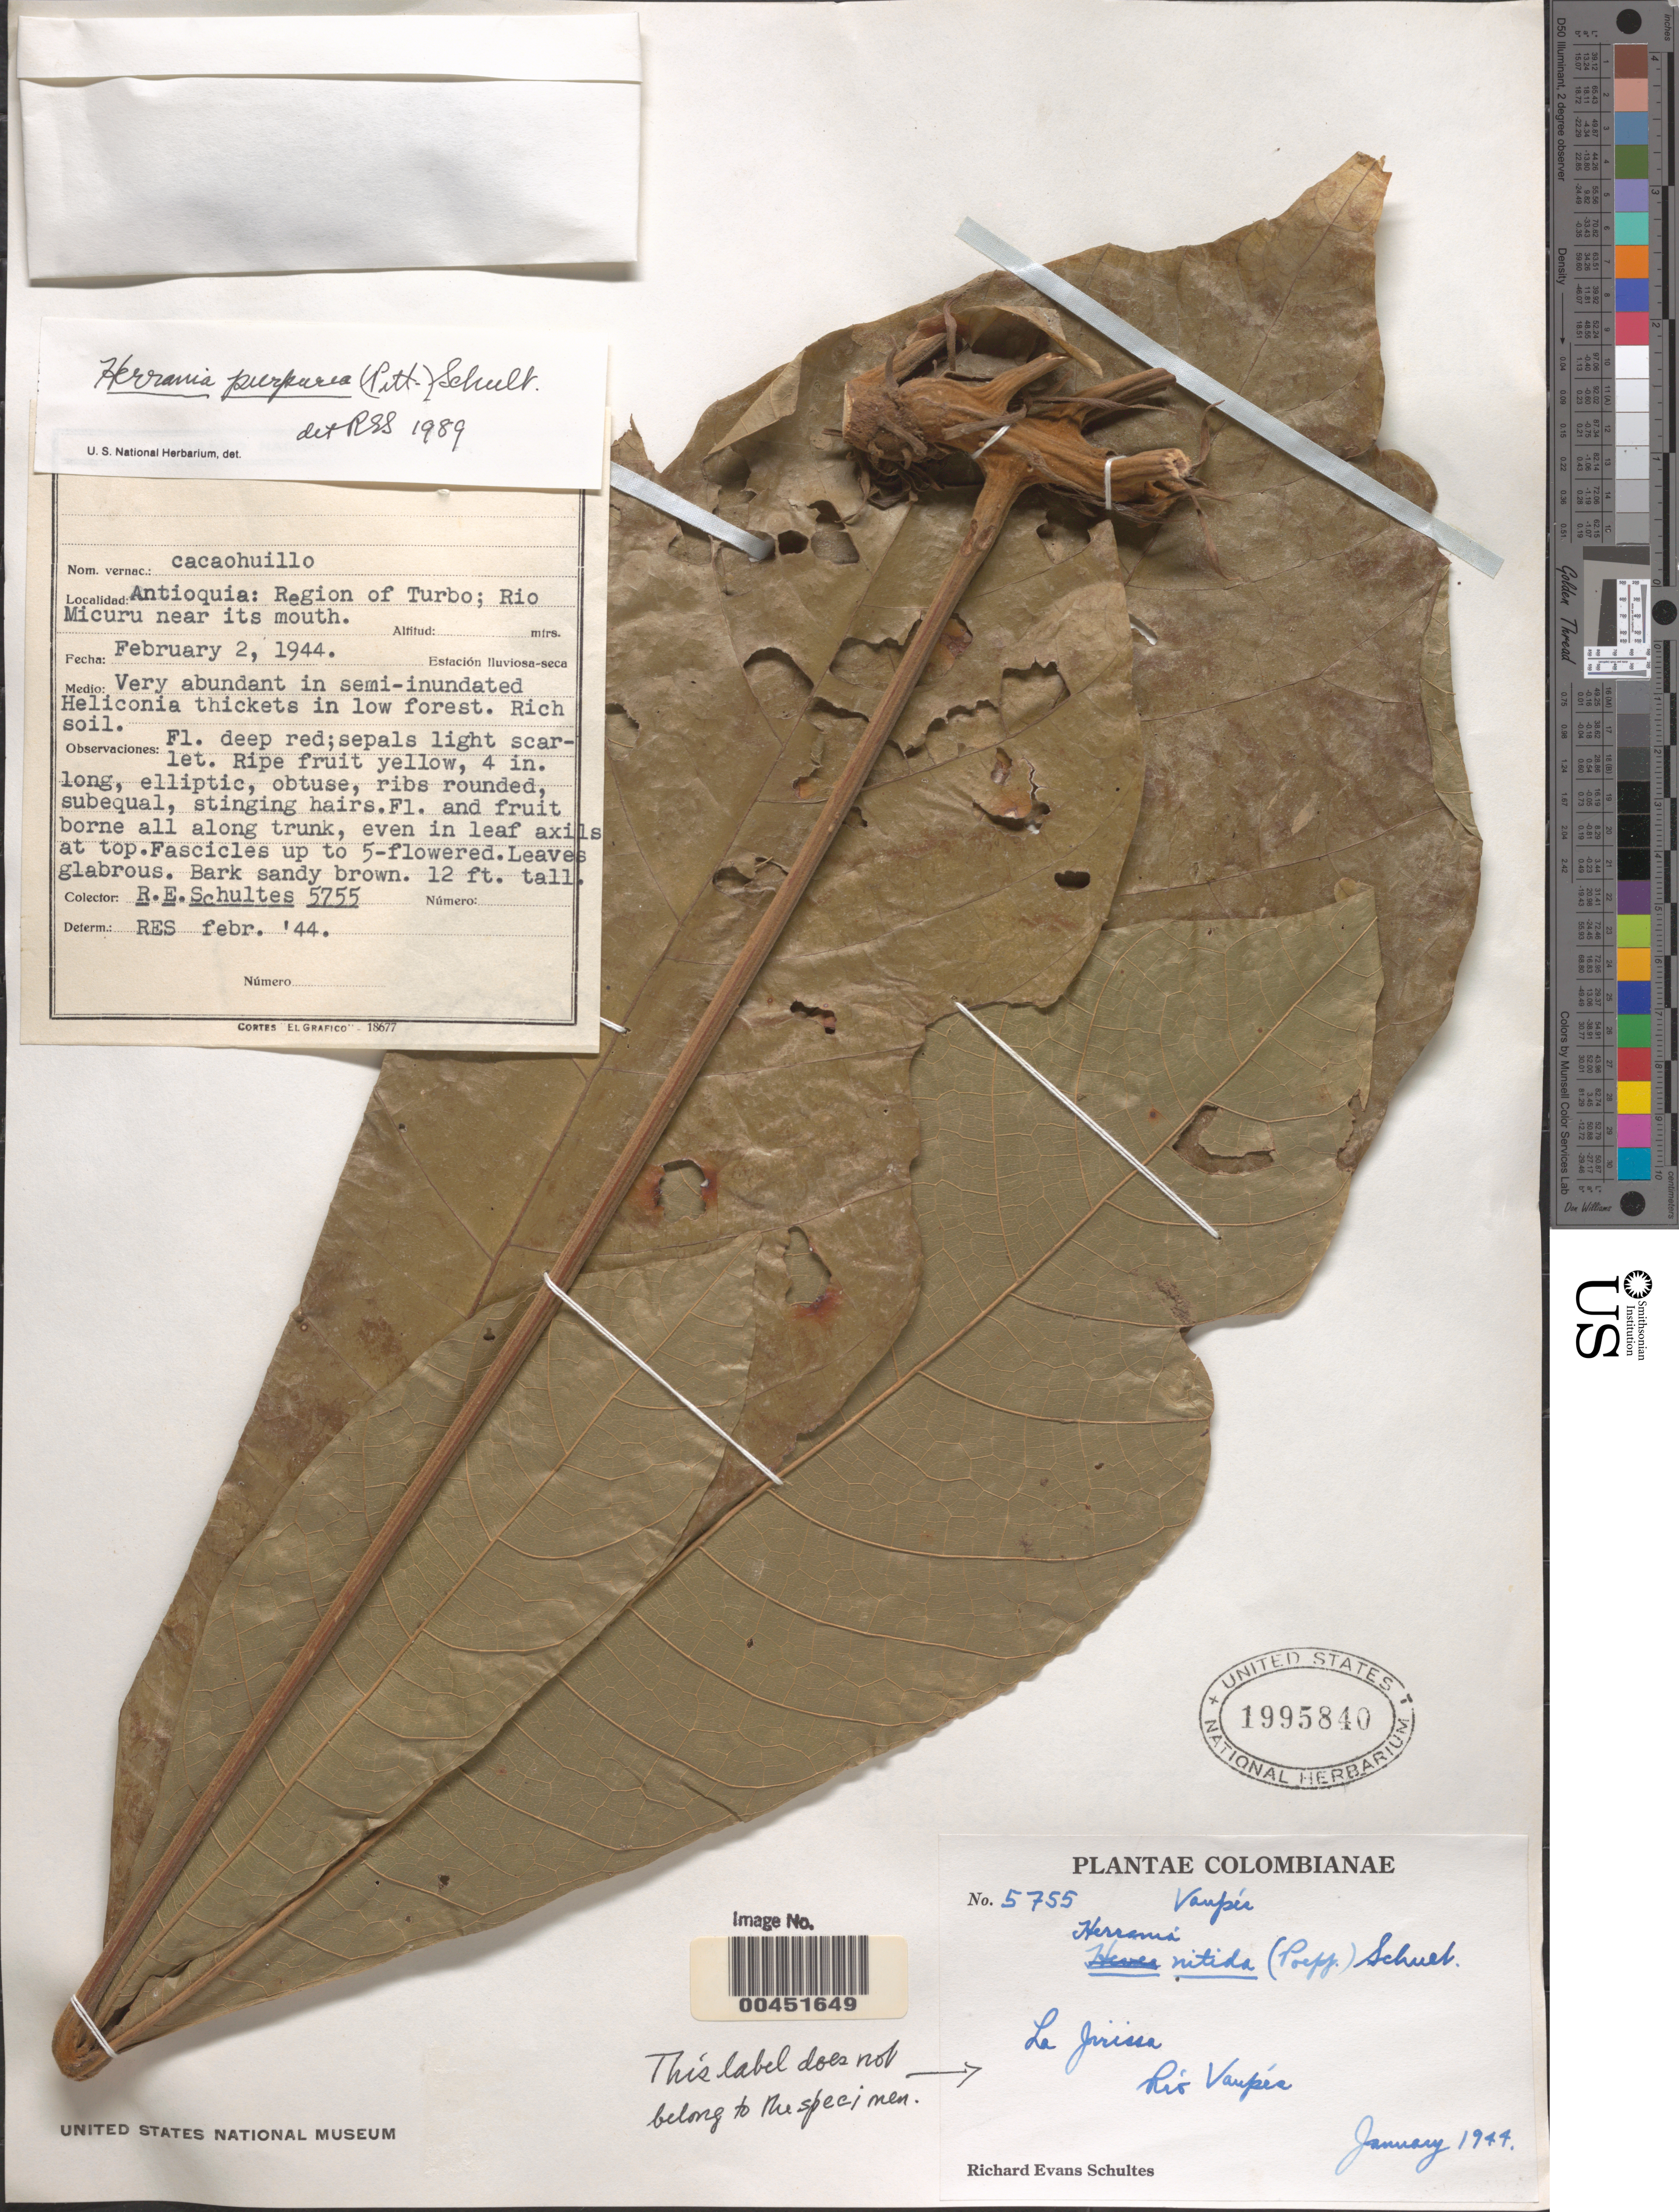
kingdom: Plantae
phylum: Tracheophyta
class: Magnoliopsida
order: Malvales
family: Malvaceae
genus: Theobroma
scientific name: Theobroma purpureum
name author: Pittier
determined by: Dorr, L. J., (BOT), Smithsonian Institution - National Museum of Natural History (UNITED STATES)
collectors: R. E. Schultes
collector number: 5755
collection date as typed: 02 Feb 1944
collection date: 1944-02-02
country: Colombia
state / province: Antioquia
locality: Region of Turbo, Río Micuru near its mouth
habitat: semi-inundated Heliconia thickets in low forest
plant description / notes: Common name: cacaohuillo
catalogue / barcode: US 1995840